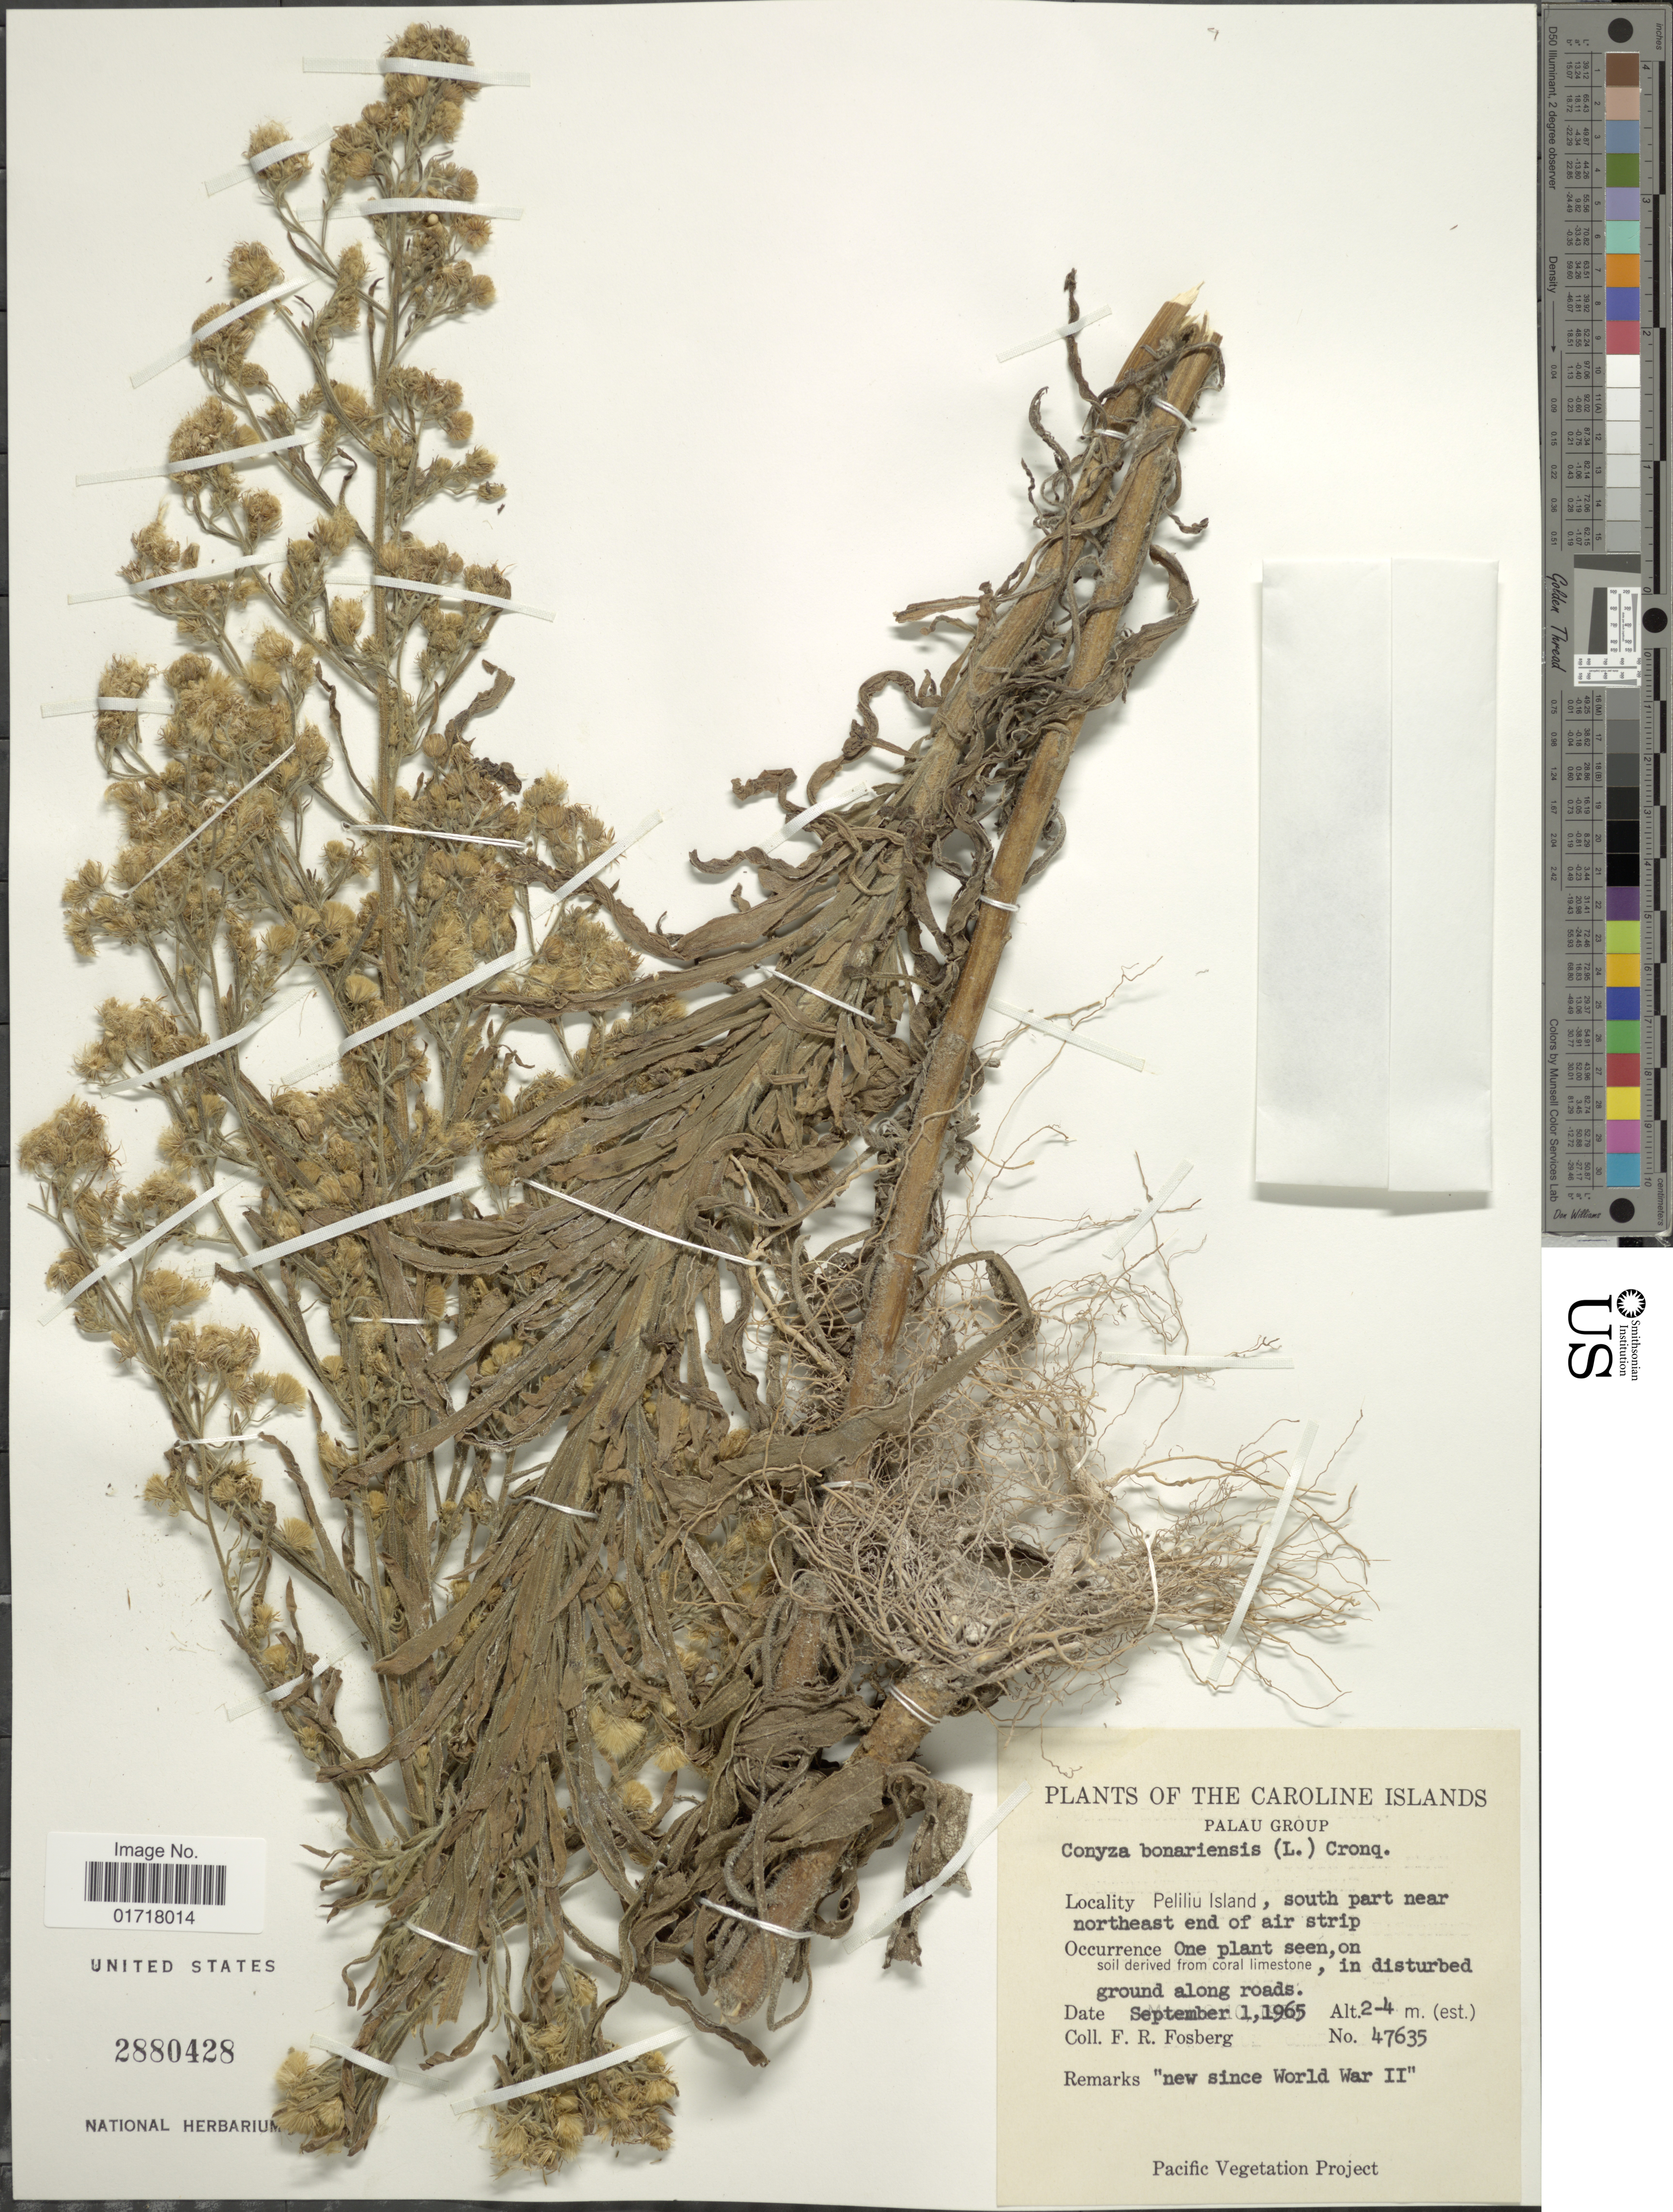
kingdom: Plantae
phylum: Tracheophyta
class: Magnoliopsida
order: Asterales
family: Asteraceae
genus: Erigeron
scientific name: Erigeron bonariensis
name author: L.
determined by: Wagner, W. L., (BOT), Smithsonian Institution - National Museum of Natural History (UNITED STATES)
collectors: F. R. Fosberg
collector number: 47635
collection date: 1965-09-01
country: Palau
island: Beliliou [Peleliu]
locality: Peliliu Island, south part near northeast end of air strip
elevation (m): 2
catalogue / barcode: US 2880428